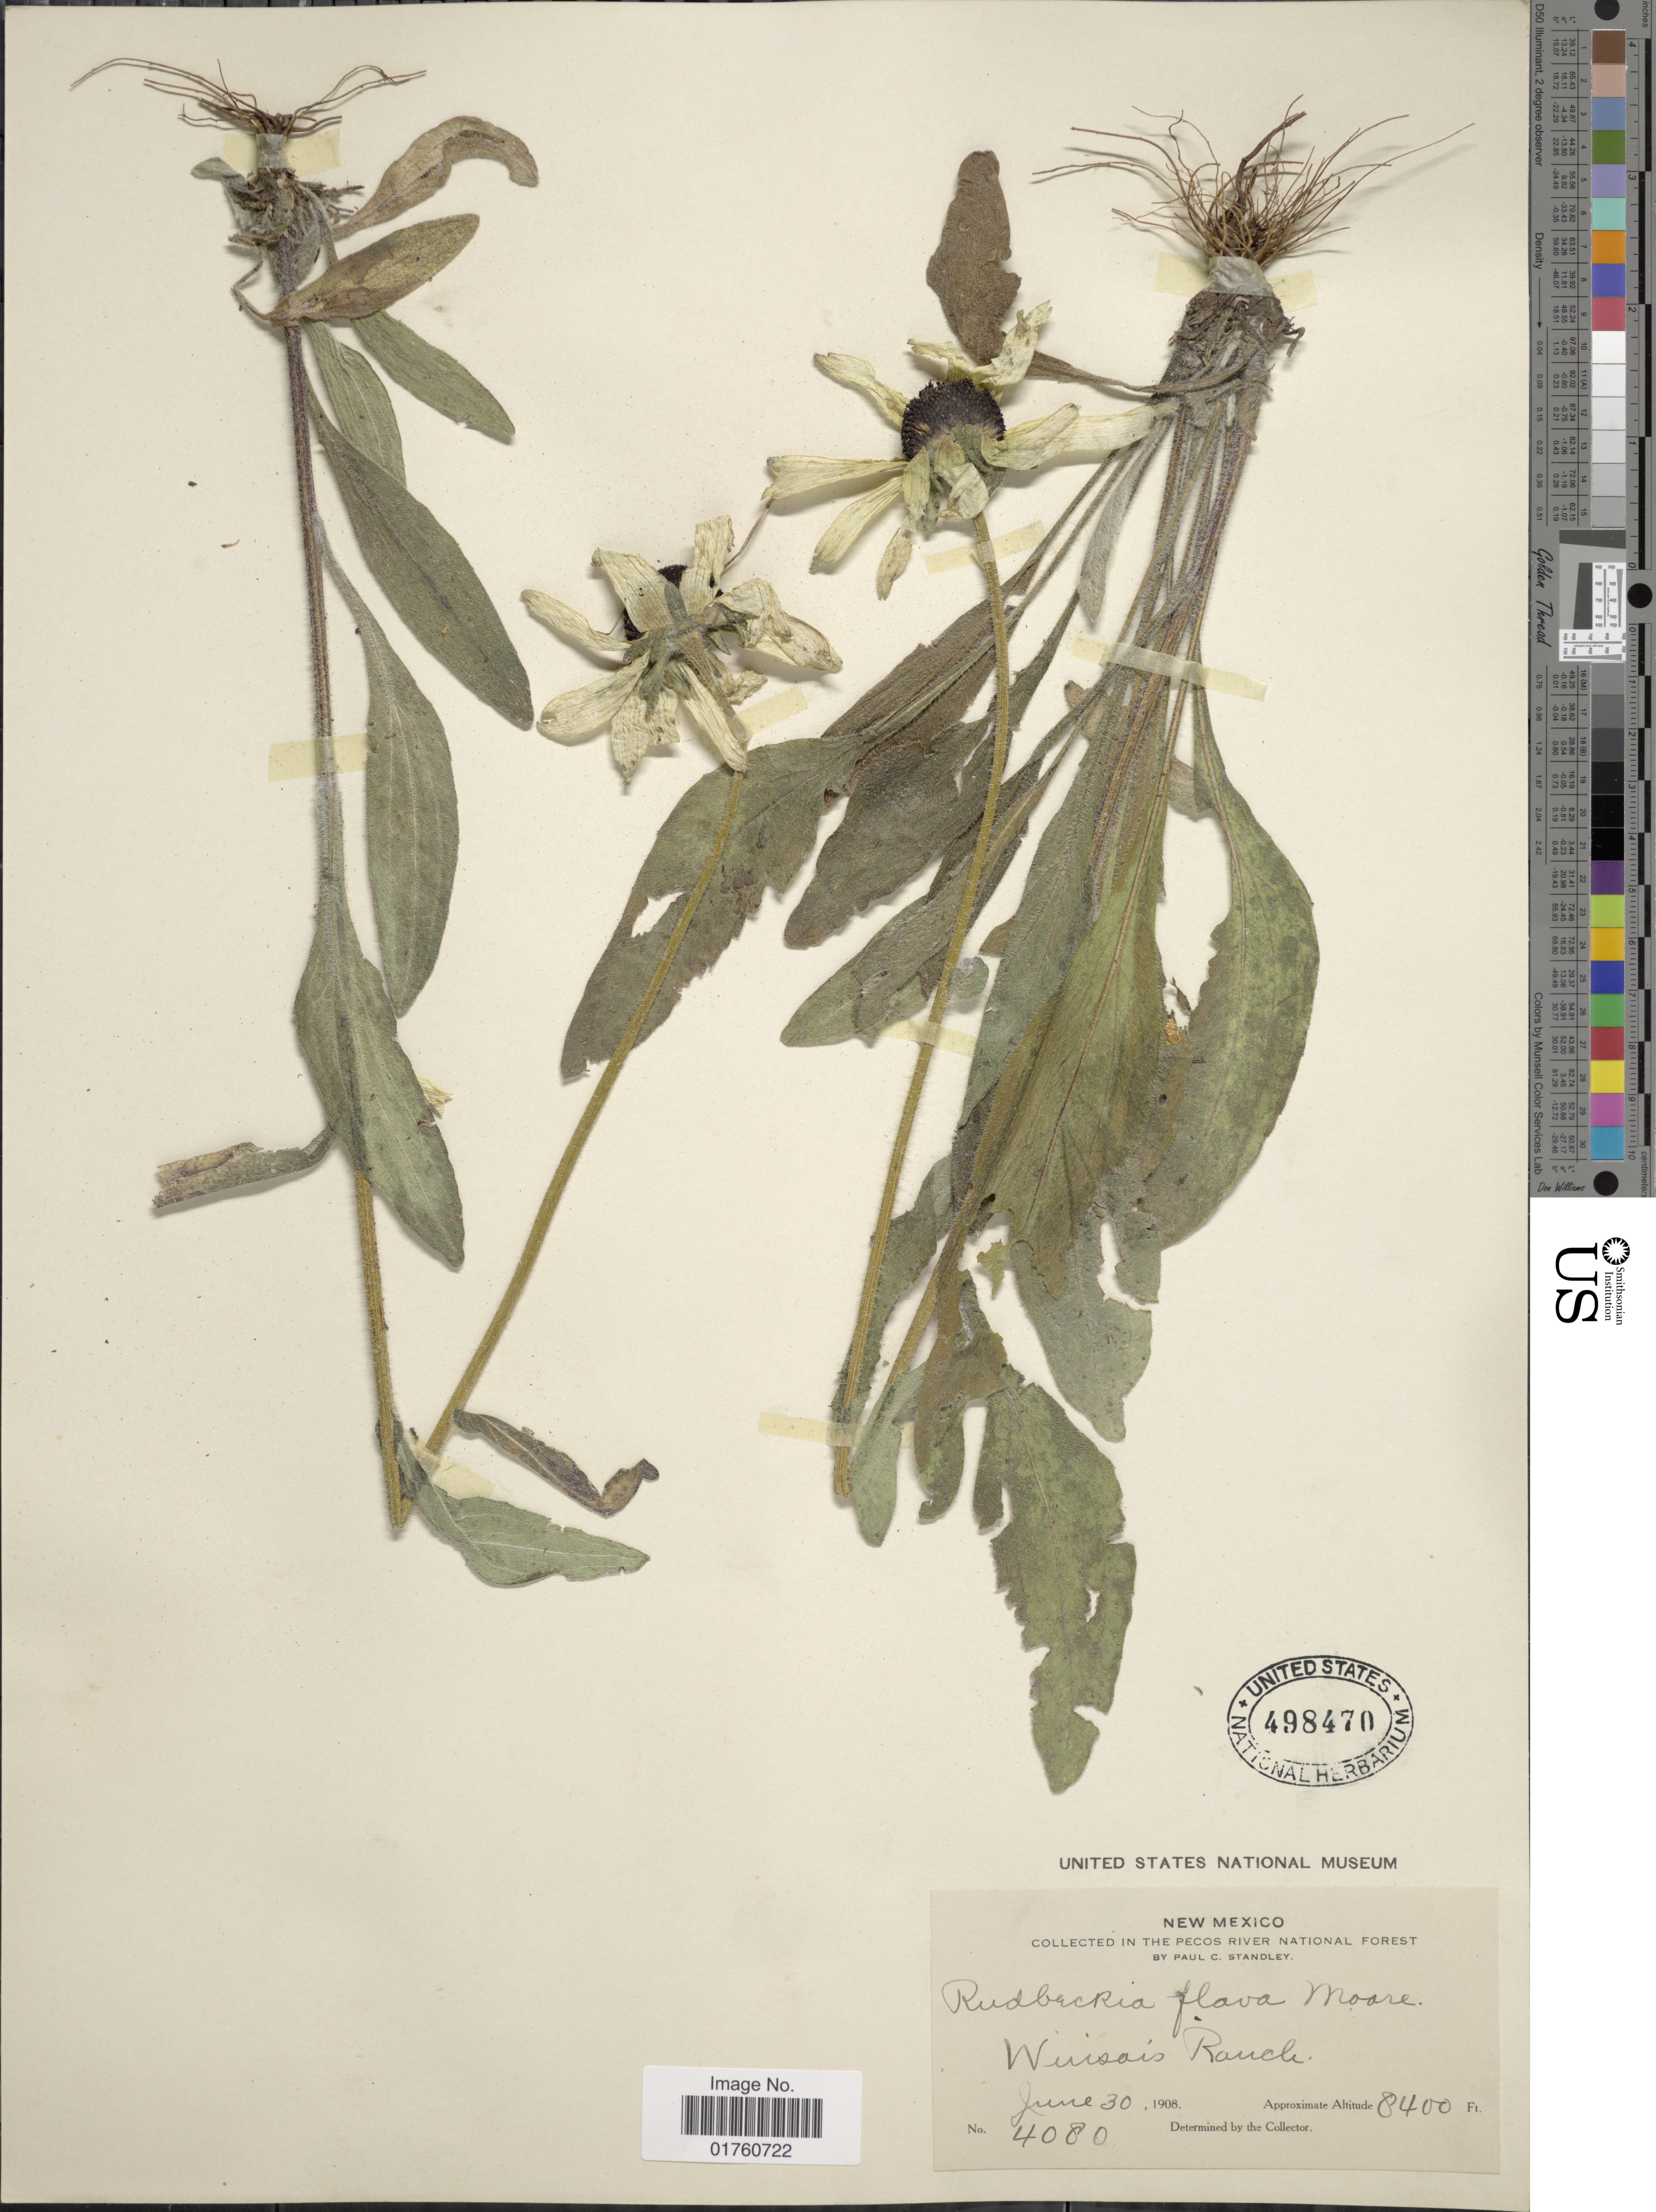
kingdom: Plantae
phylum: Tracheophyta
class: Magnoliopsida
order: Asterales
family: Asteraceae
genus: Rudbeckia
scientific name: Rudbeckia flava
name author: T.V. Moore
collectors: P. C. Standley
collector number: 4080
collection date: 1908-06-30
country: United States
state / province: New Mexico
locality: In the Pecos River National Forest, Windor's Ranch.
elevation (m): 2560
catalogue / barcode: US 498470